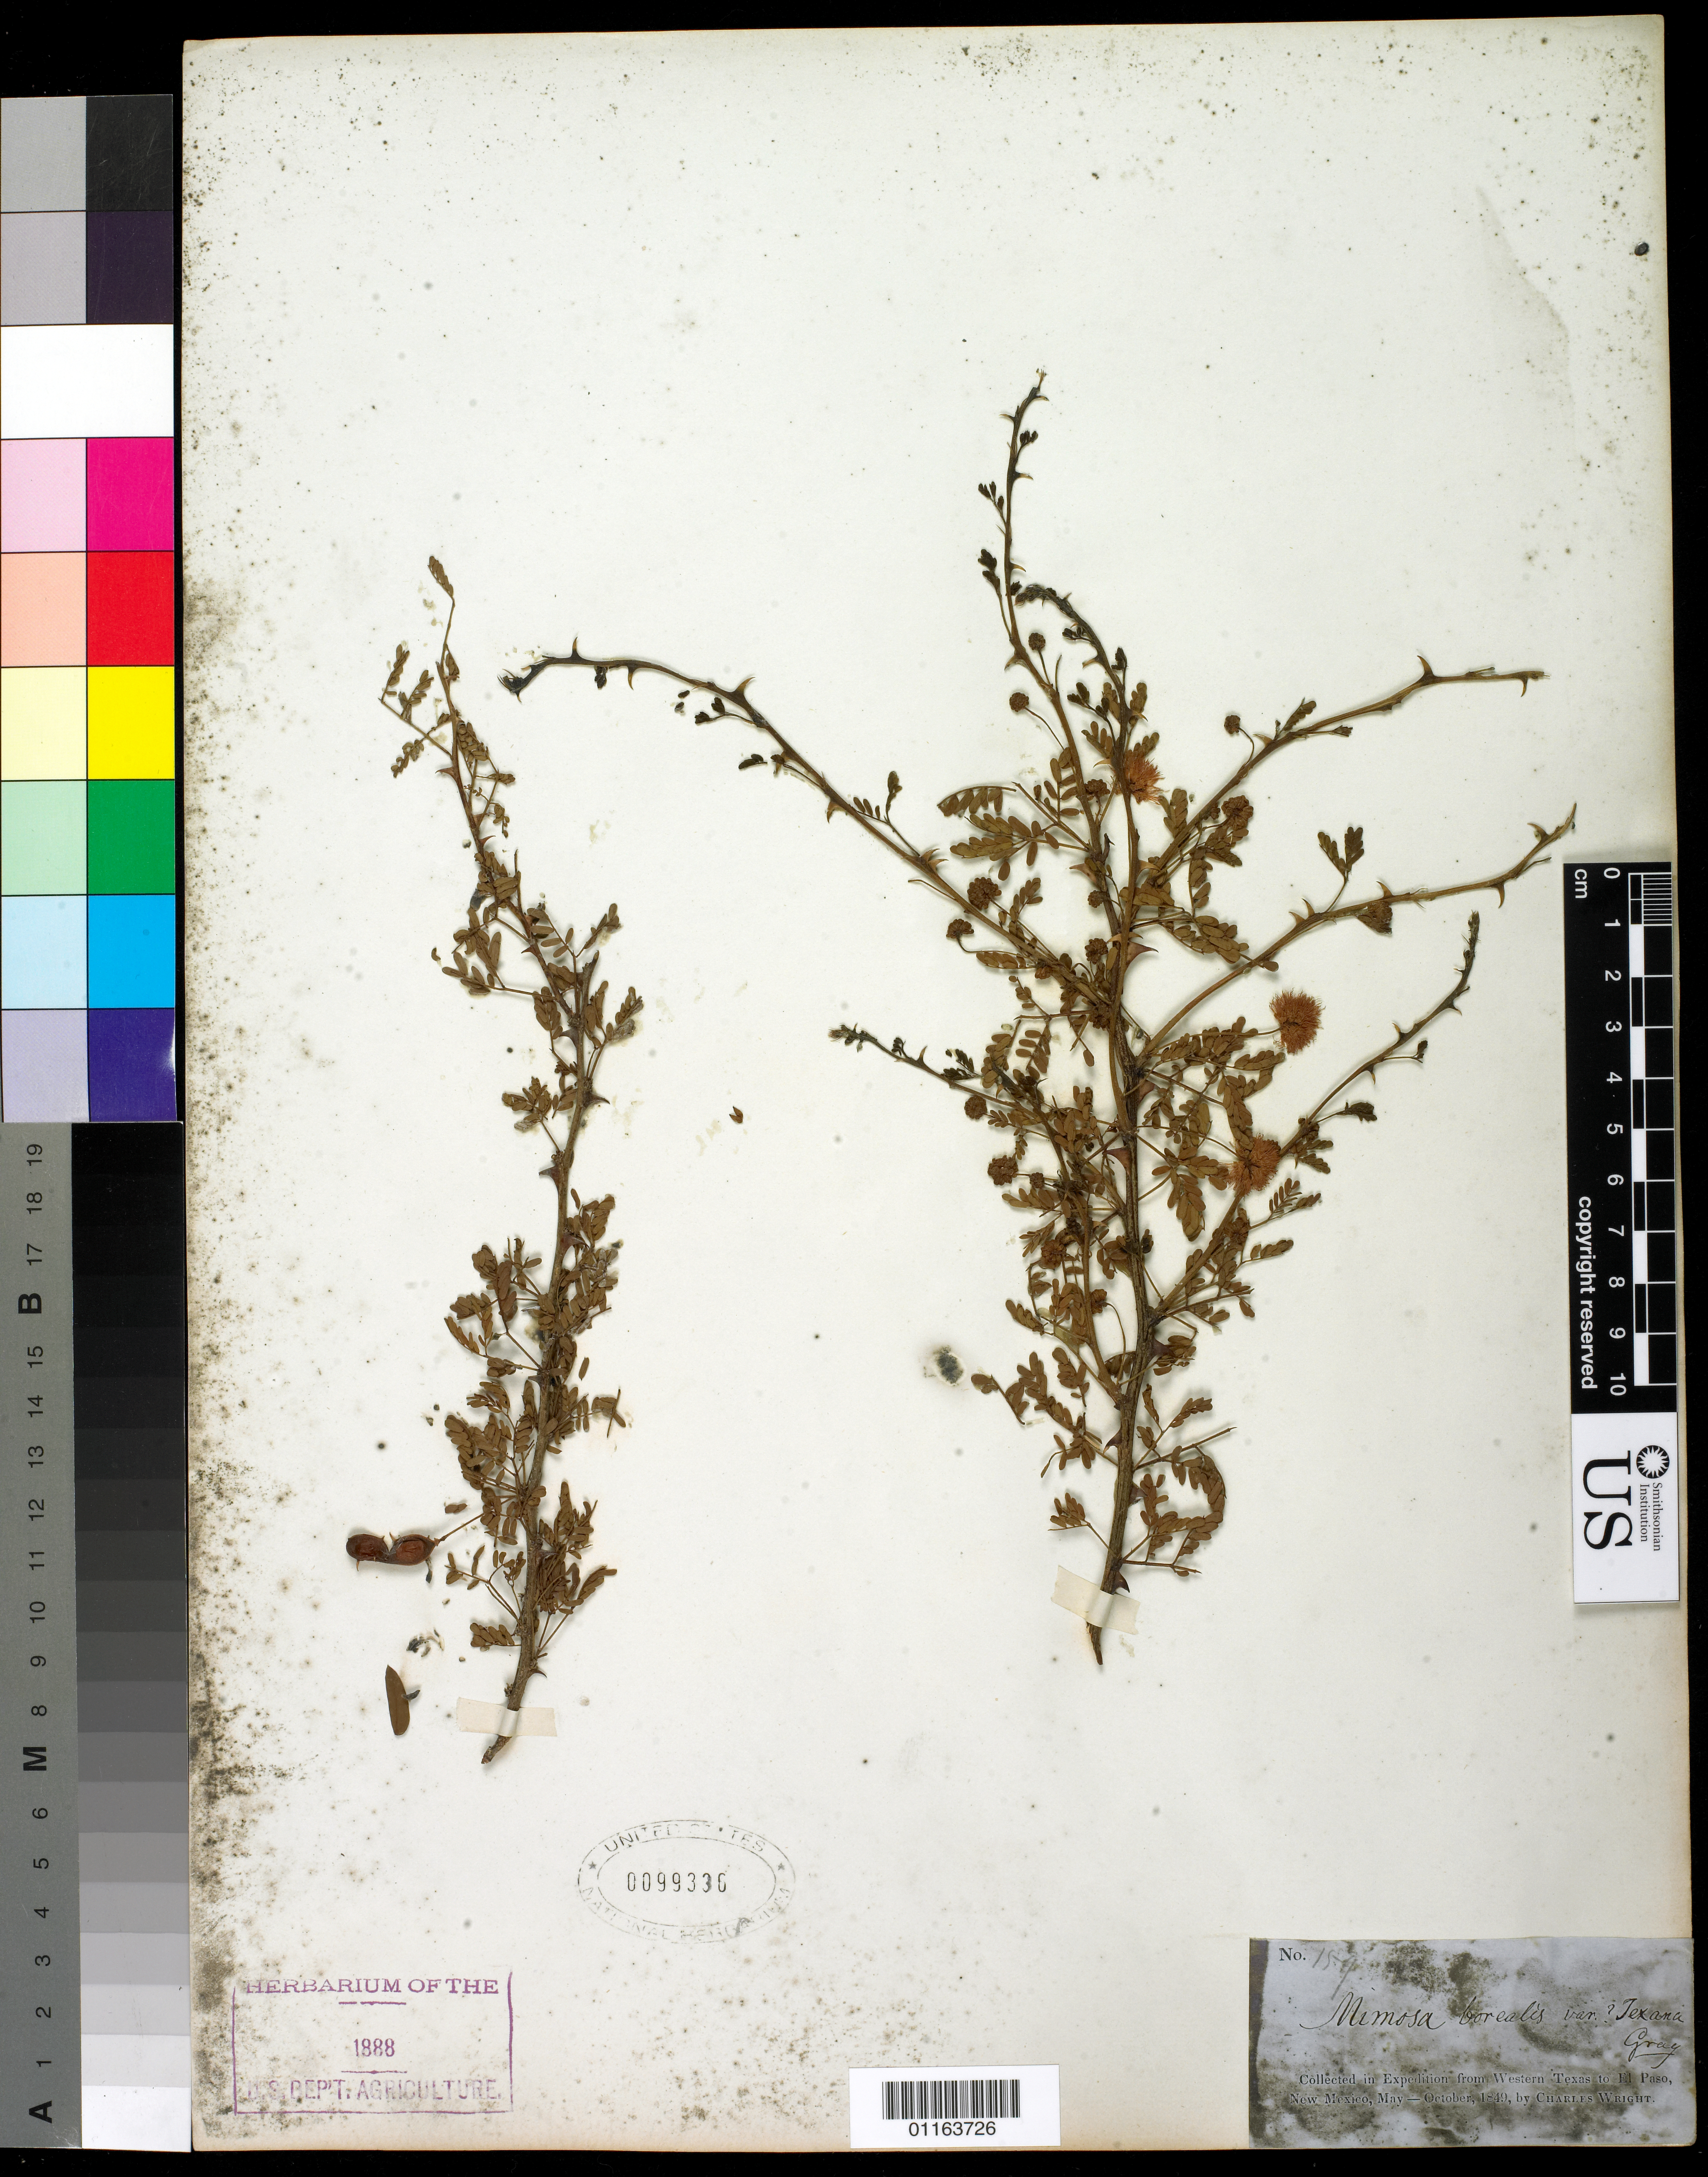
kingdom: Plantae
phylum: Tracheophyta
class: Magnoliopsida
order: Fabales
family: Fabaceae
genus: Mimosa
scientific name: Mimosa borealis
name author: A. Gray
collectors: C. Wright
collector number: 159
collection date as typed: May 1849 to -- Oct 1849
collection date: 1849-05/1849-10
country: United States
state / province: New Mexico / Texas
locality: W Texas to El Paso, New Mexico.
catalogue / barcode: US 99336